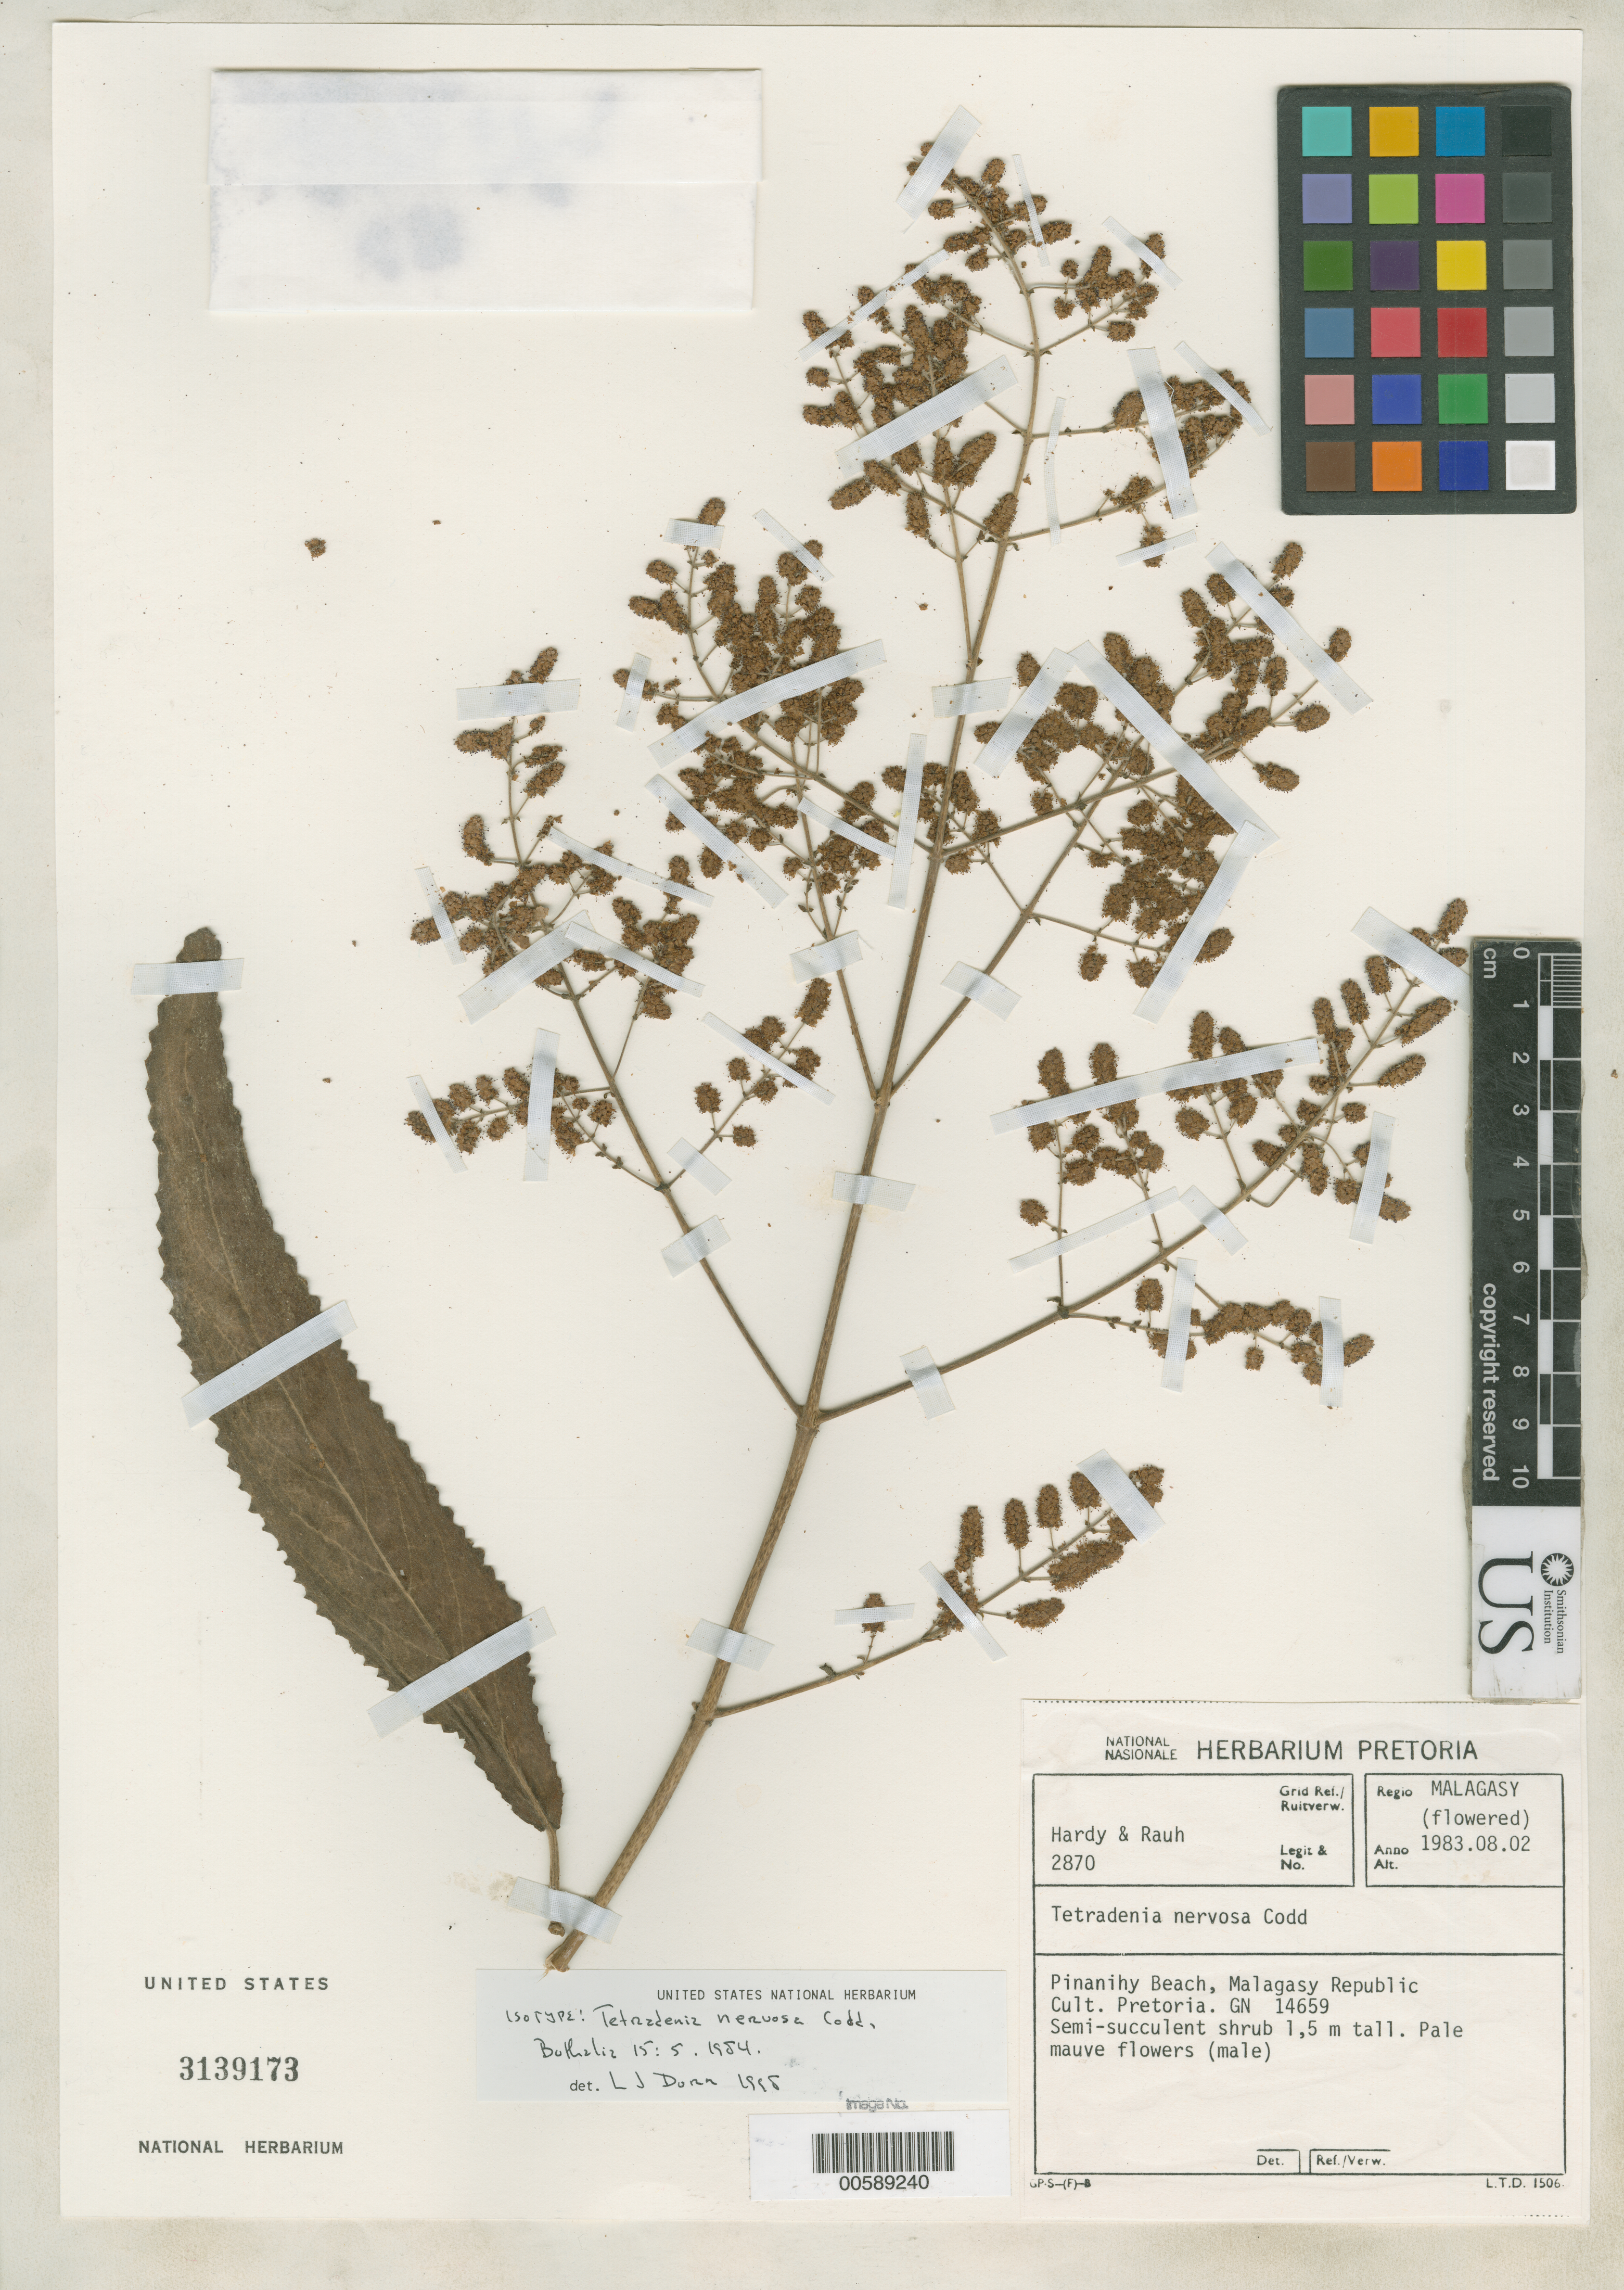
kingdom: Plantae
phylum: Tracheophyta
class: Magnoliopsida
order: Lamiales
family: Lamiaceae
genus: Tetradenia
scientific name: Tetradenia nervosa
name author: Codd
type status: Isotype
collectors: -. Hardy & W. Rauh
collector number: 2870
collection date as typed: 02 Aug 1983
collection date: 1983-08-02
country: Madagascar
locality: Pinanihy Beach.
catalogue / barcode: US 3139173